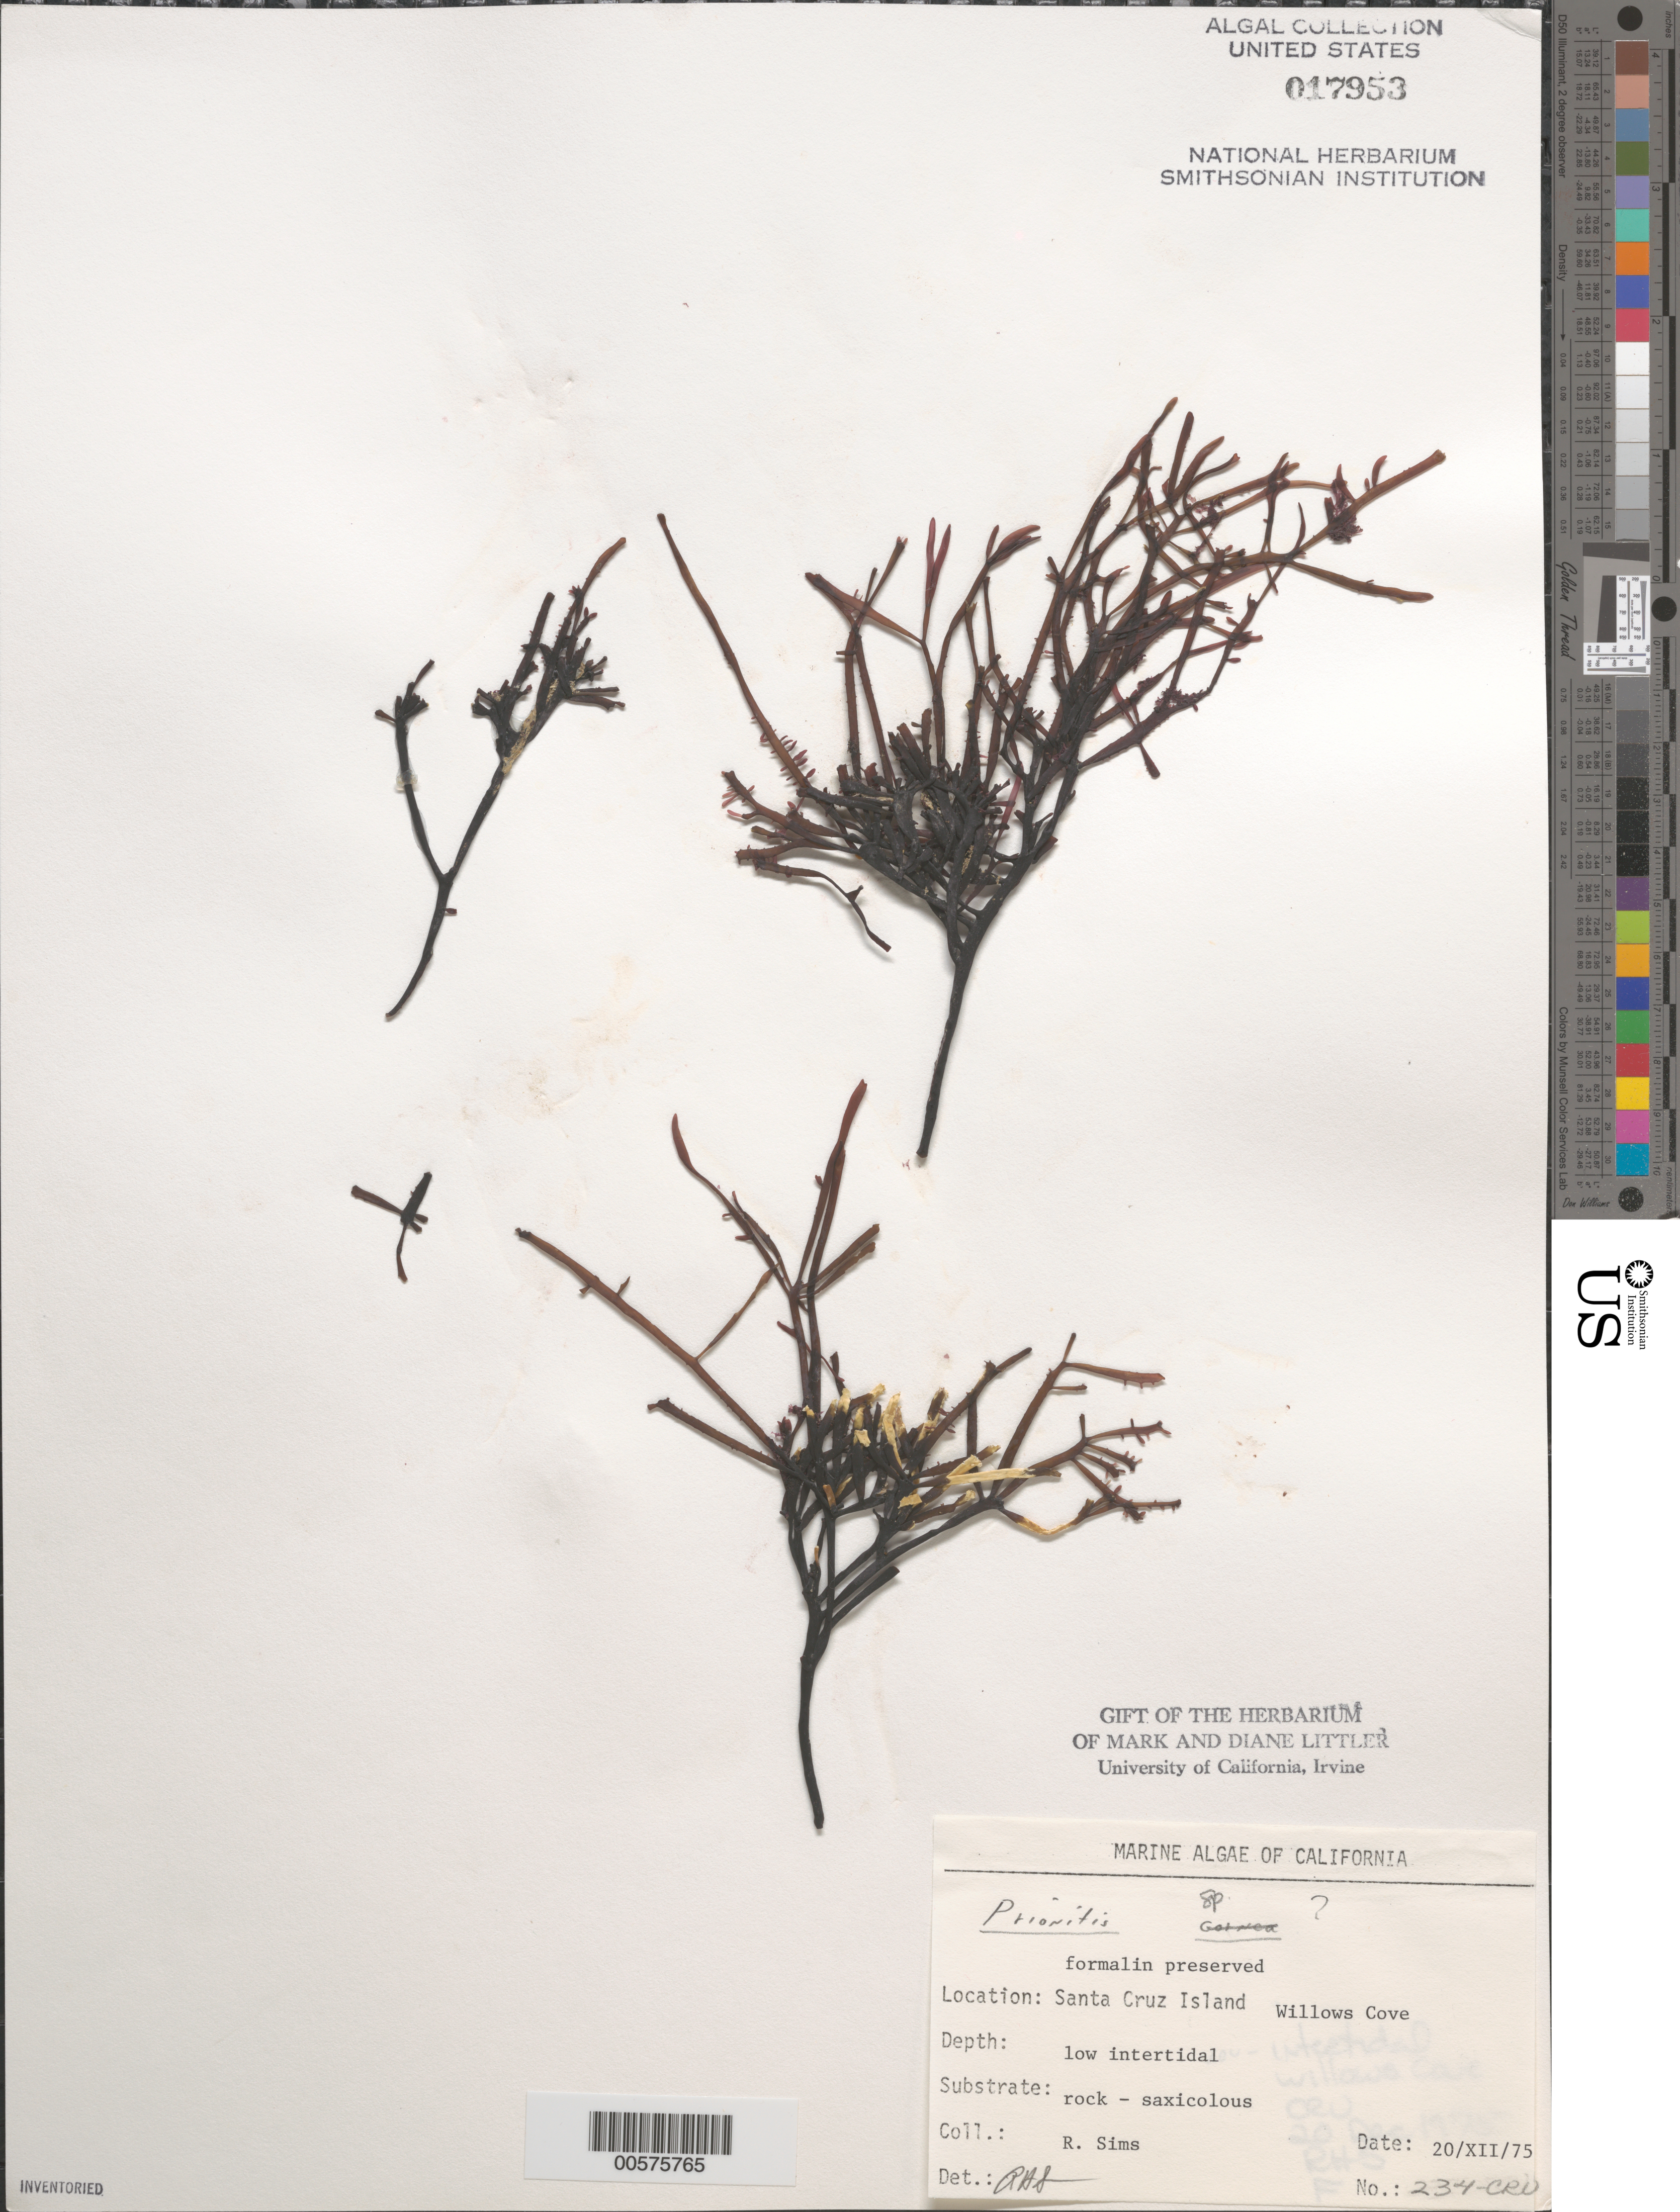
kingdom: Plantae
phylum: Rhodophyta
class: Florideophyceae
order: Cryptonemiales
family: Cryptonemiaceae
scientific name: Prionitis sp.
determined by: Sims, Robert H.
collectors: R. H. Sims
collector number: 234-cru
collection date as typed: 20 Dec 1975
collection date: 1975-12-20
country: United States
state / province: California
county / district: Santa Barbara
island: Santa Cruz Island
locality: Willows Cove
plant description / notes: BLM-SOCALBIGHT Rocky Intertidal Survey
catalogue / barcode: US 17953